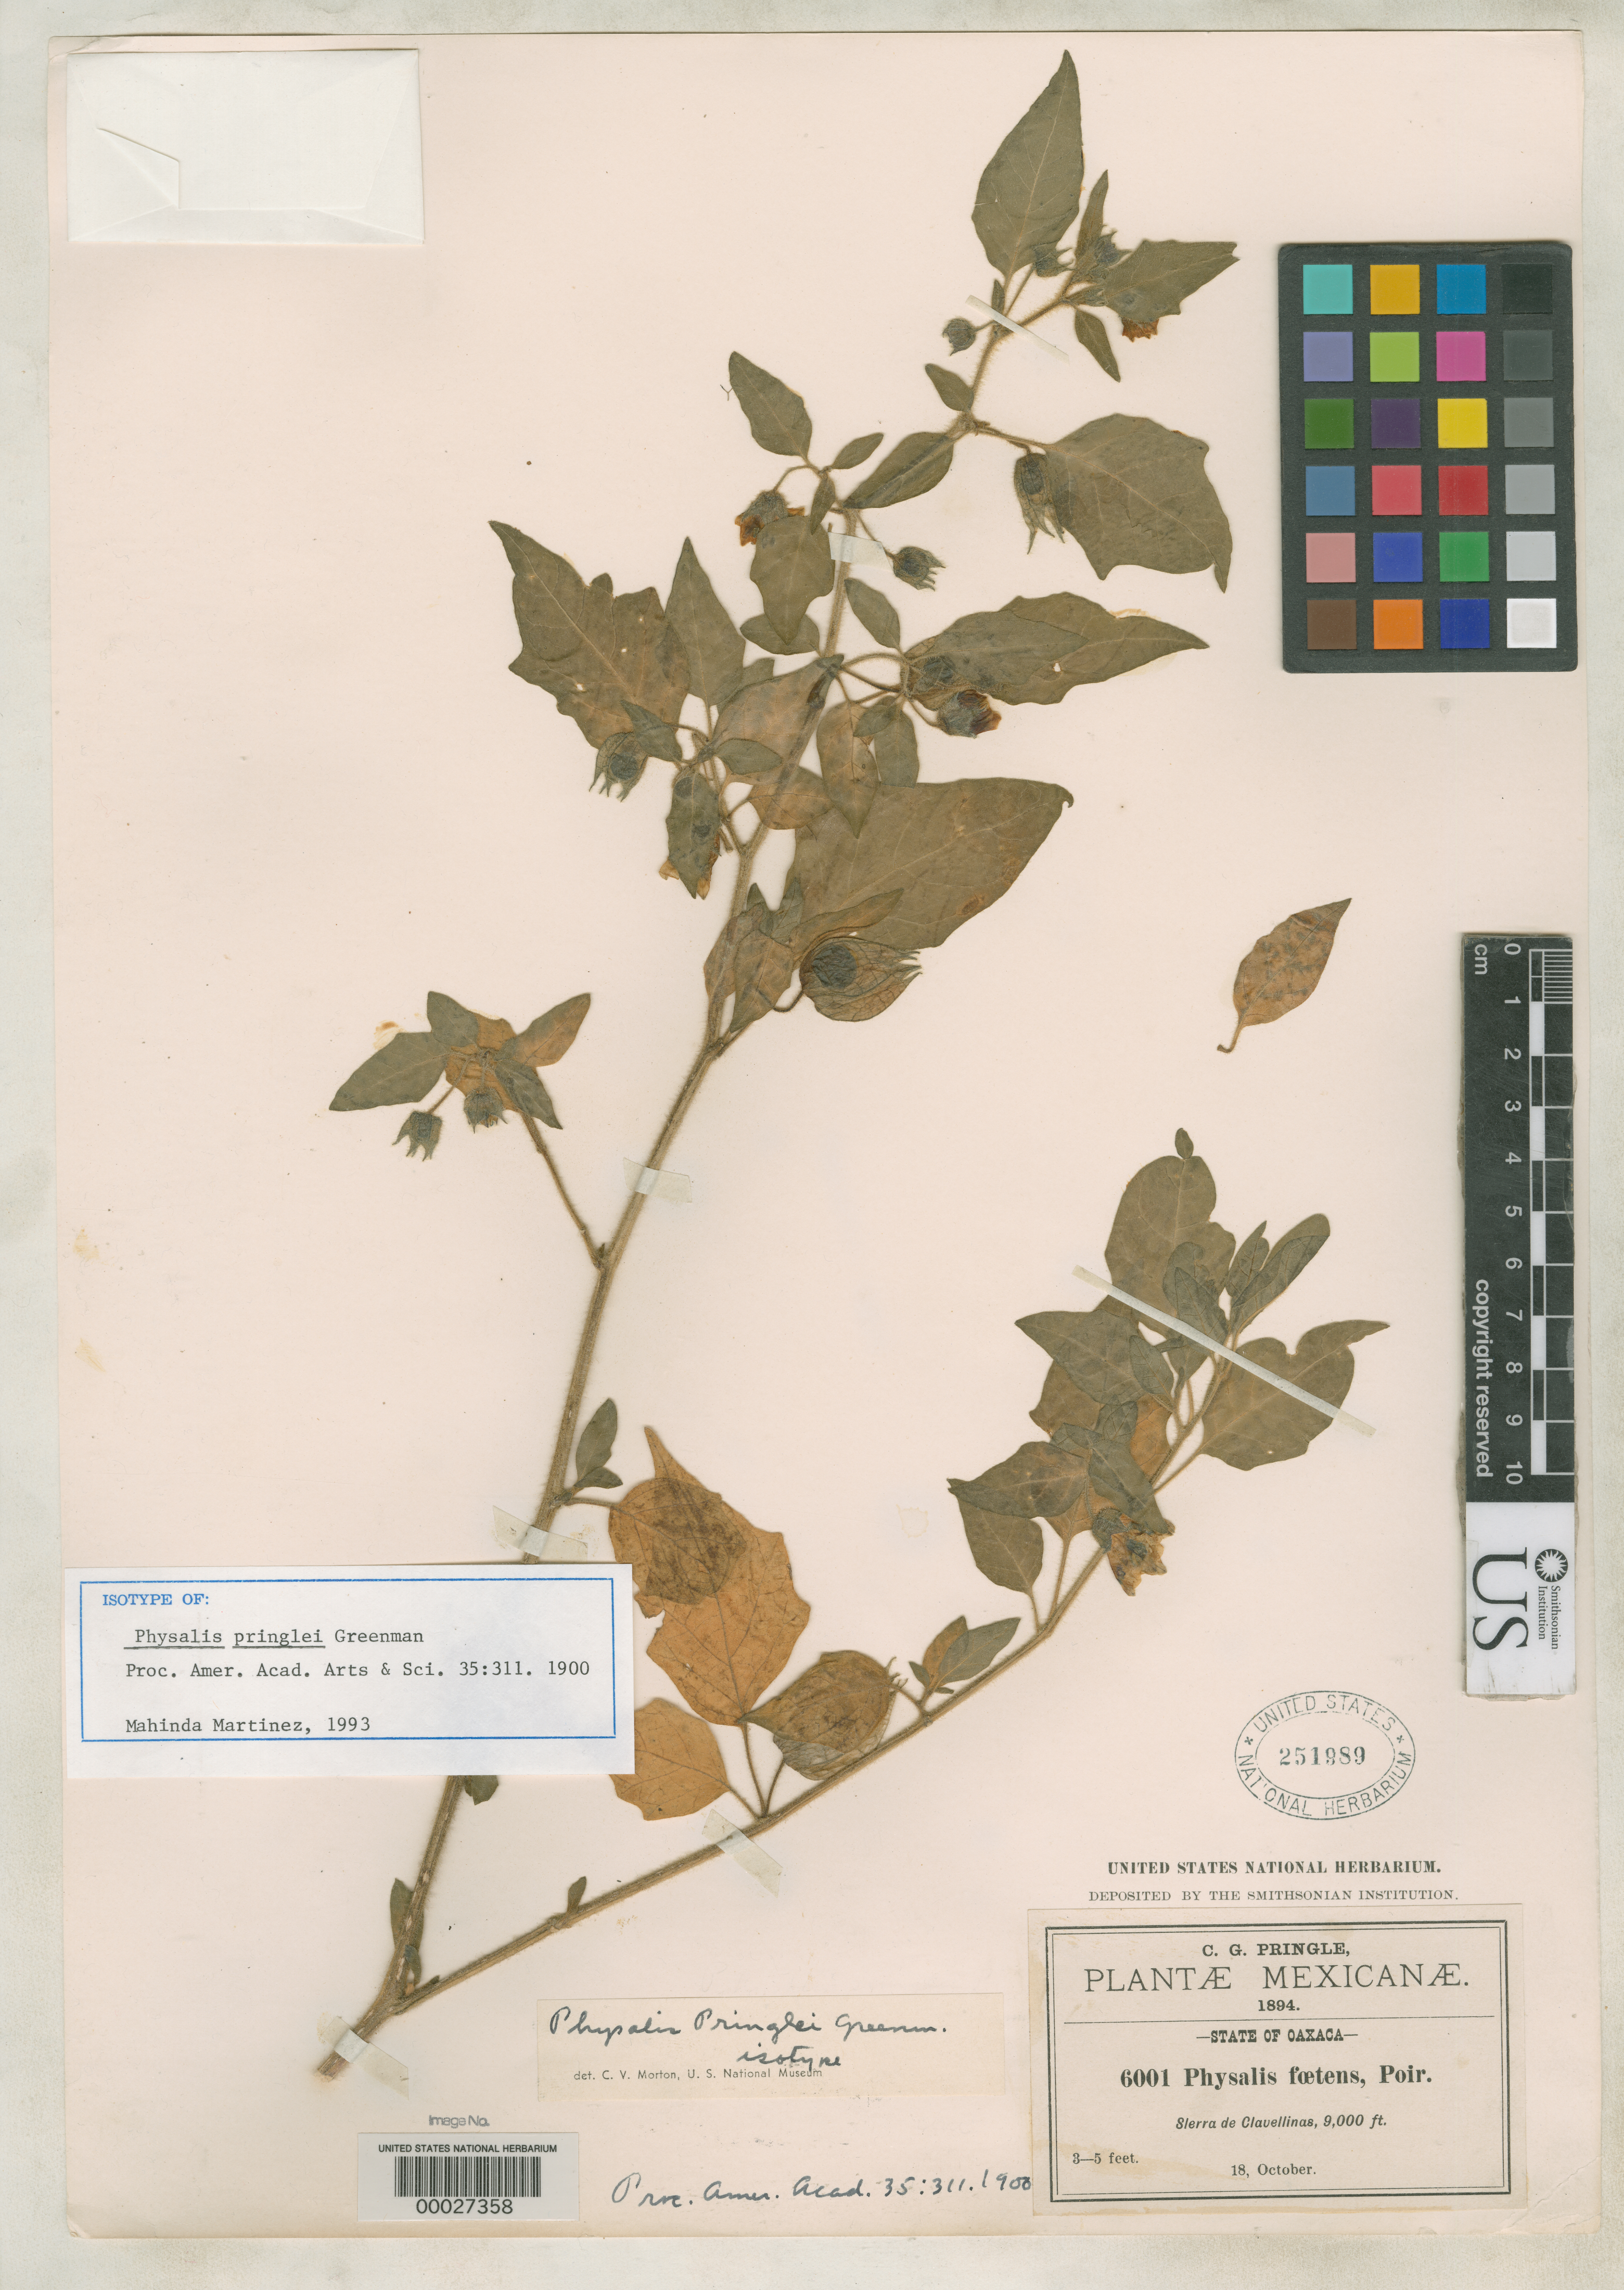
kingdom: Plantae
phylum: Tracheophyta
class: Magnoliopsida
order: Solanales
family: Solanaceae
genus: Physalis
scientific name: Physalis pringlei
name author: Greenm.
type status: Isotype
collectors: C. G. Pringle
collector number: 6001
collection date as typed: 18 Oct 1894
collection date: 1894-10-18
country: Mexico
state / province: Oaxaca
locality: Sierra de Clavellinas; alt. 900 ft.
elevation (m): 274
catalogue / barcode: US 251989